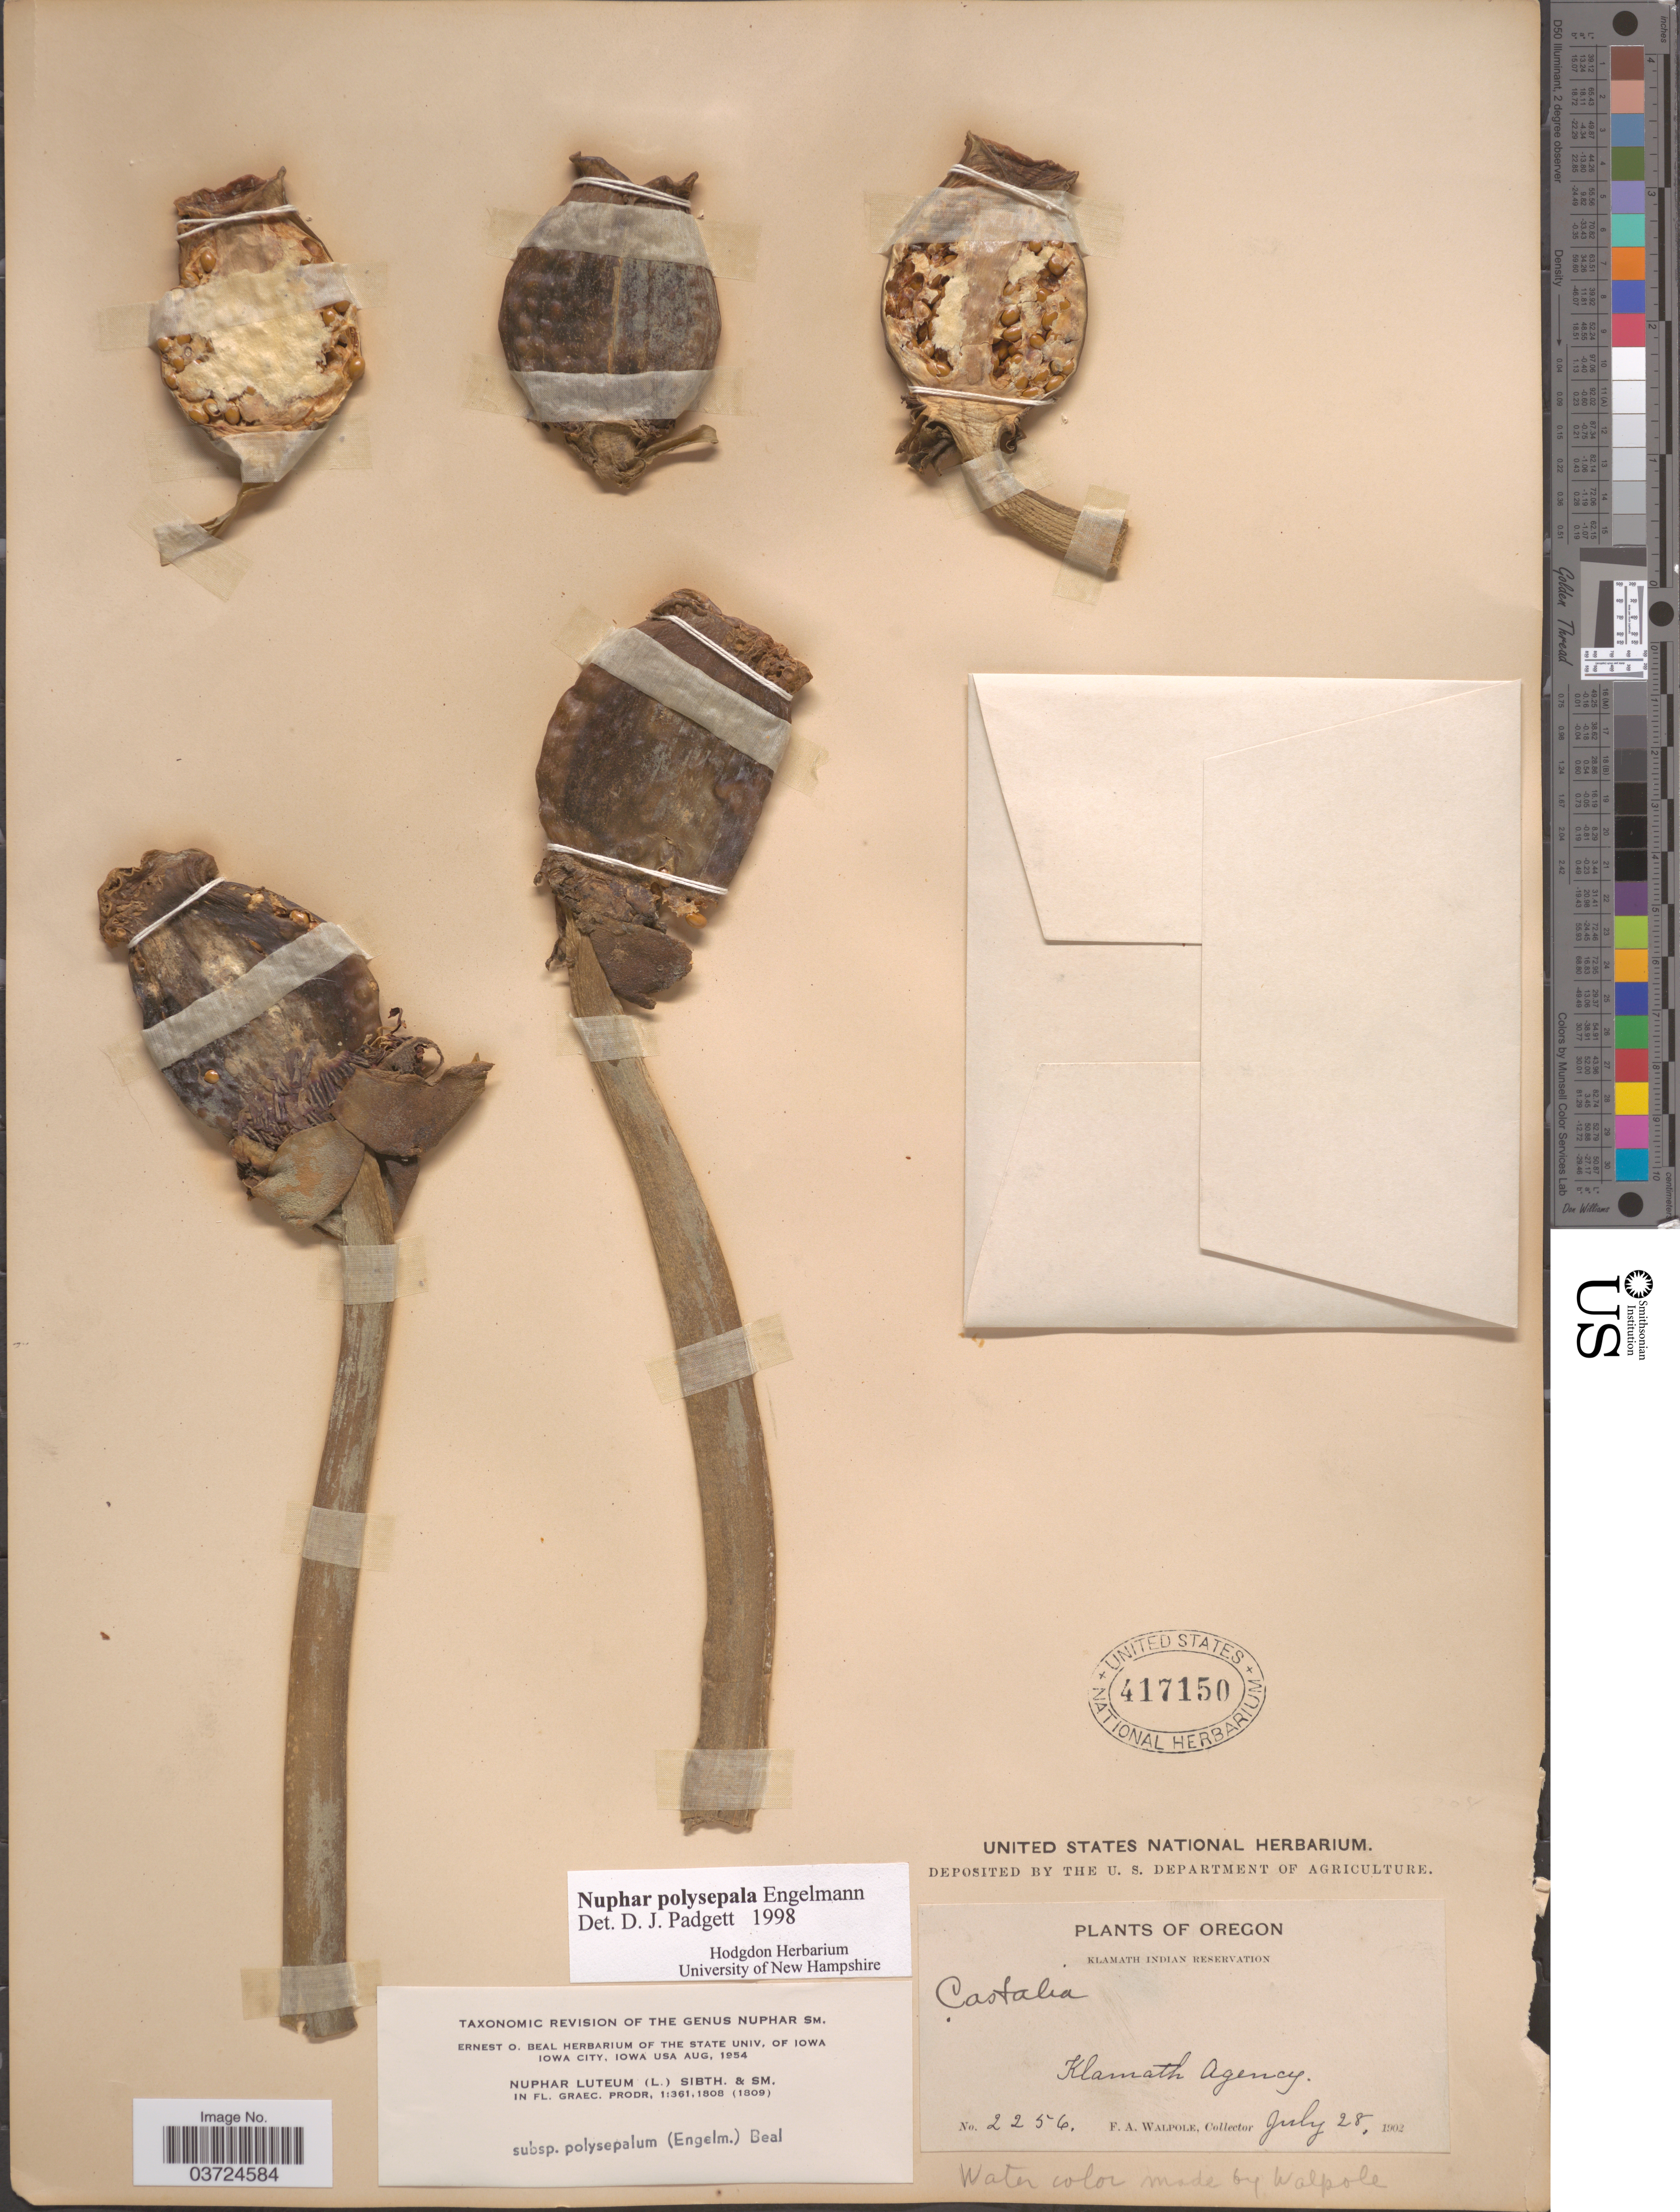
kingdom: Plantae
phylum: Tracheophyta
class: Magnoliopsida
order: Nymphaeales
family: Nymphaeaceae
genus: Nuphar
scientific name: Nuphar polysepala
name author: Englem.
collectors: F. Walpole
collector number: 2256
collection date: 1902-07-28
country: United States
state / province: Oregon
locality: Klamath Indian Reservation. Klamath Agency.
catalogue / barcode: US 417150